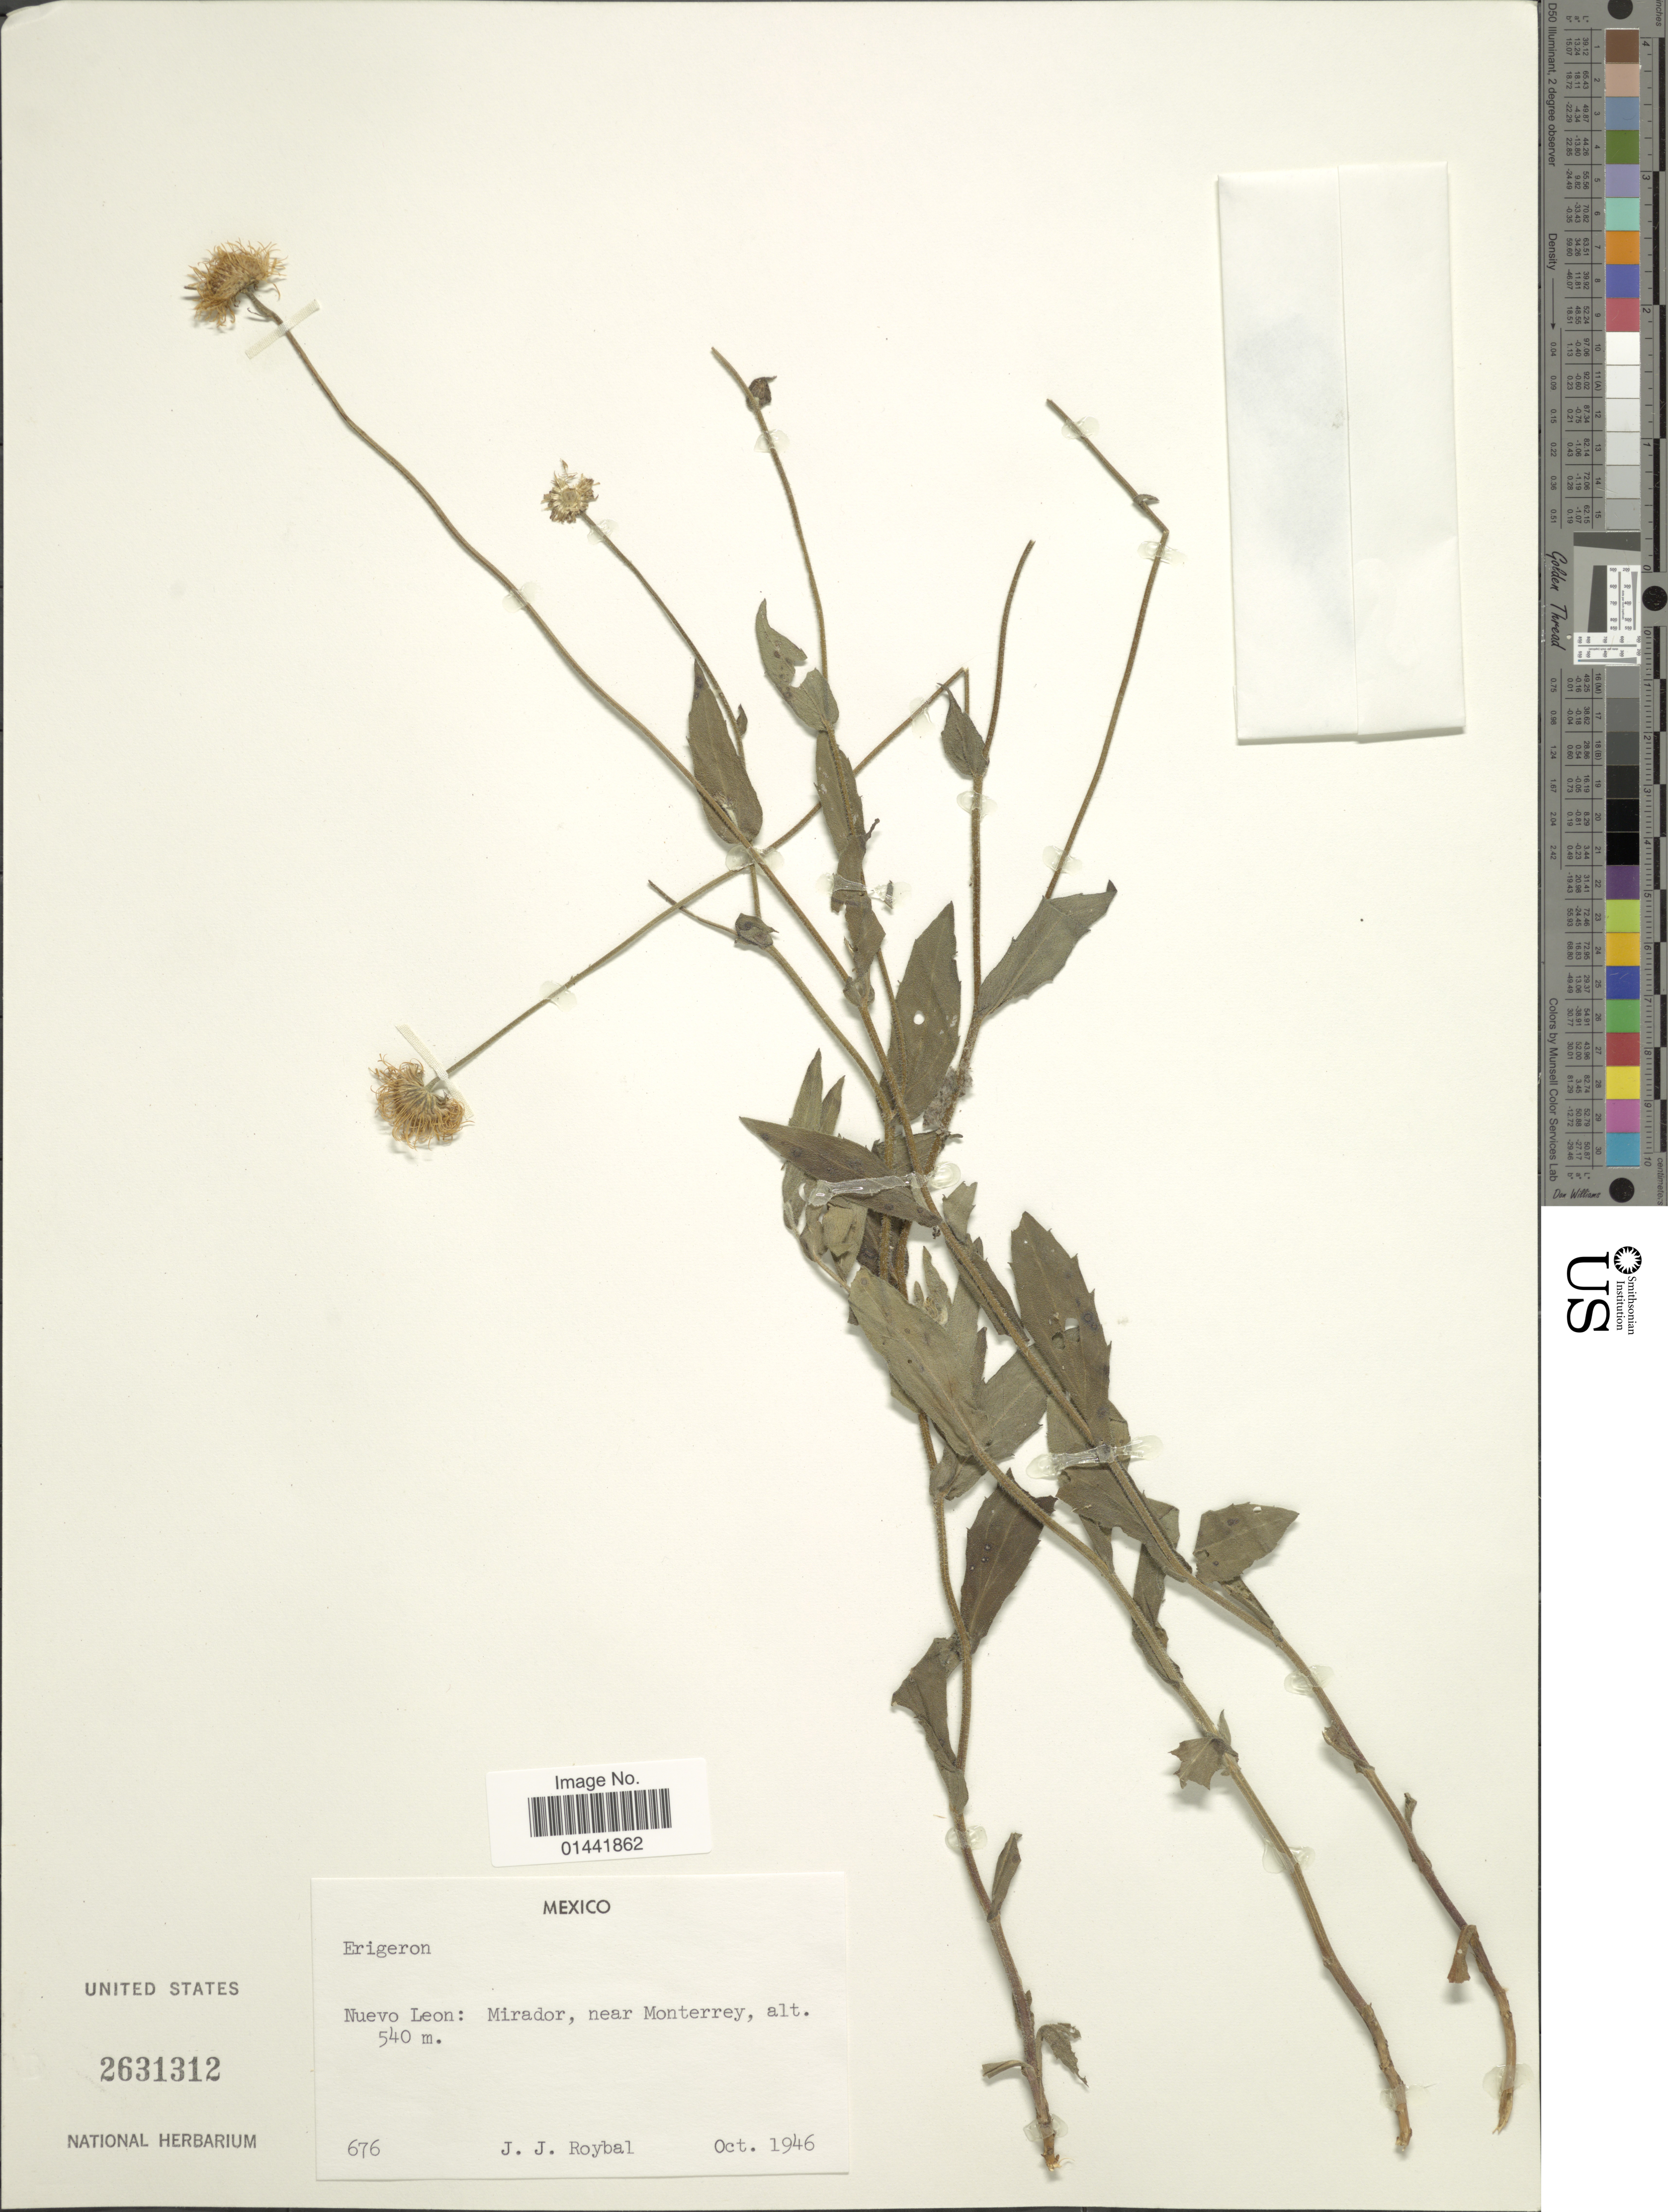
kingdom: Plantae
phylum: Tracheophyta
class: Magnoliopsida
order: Asterales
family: Asteraceae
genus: Erigeron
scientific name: Erigeron scaposus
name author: DC.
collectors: J. J. Roybal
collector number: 676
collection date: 1946-10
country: Mexico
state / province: Nuevo León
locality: Mirador, near Monterrey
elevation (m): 540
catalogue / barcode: US 2631312